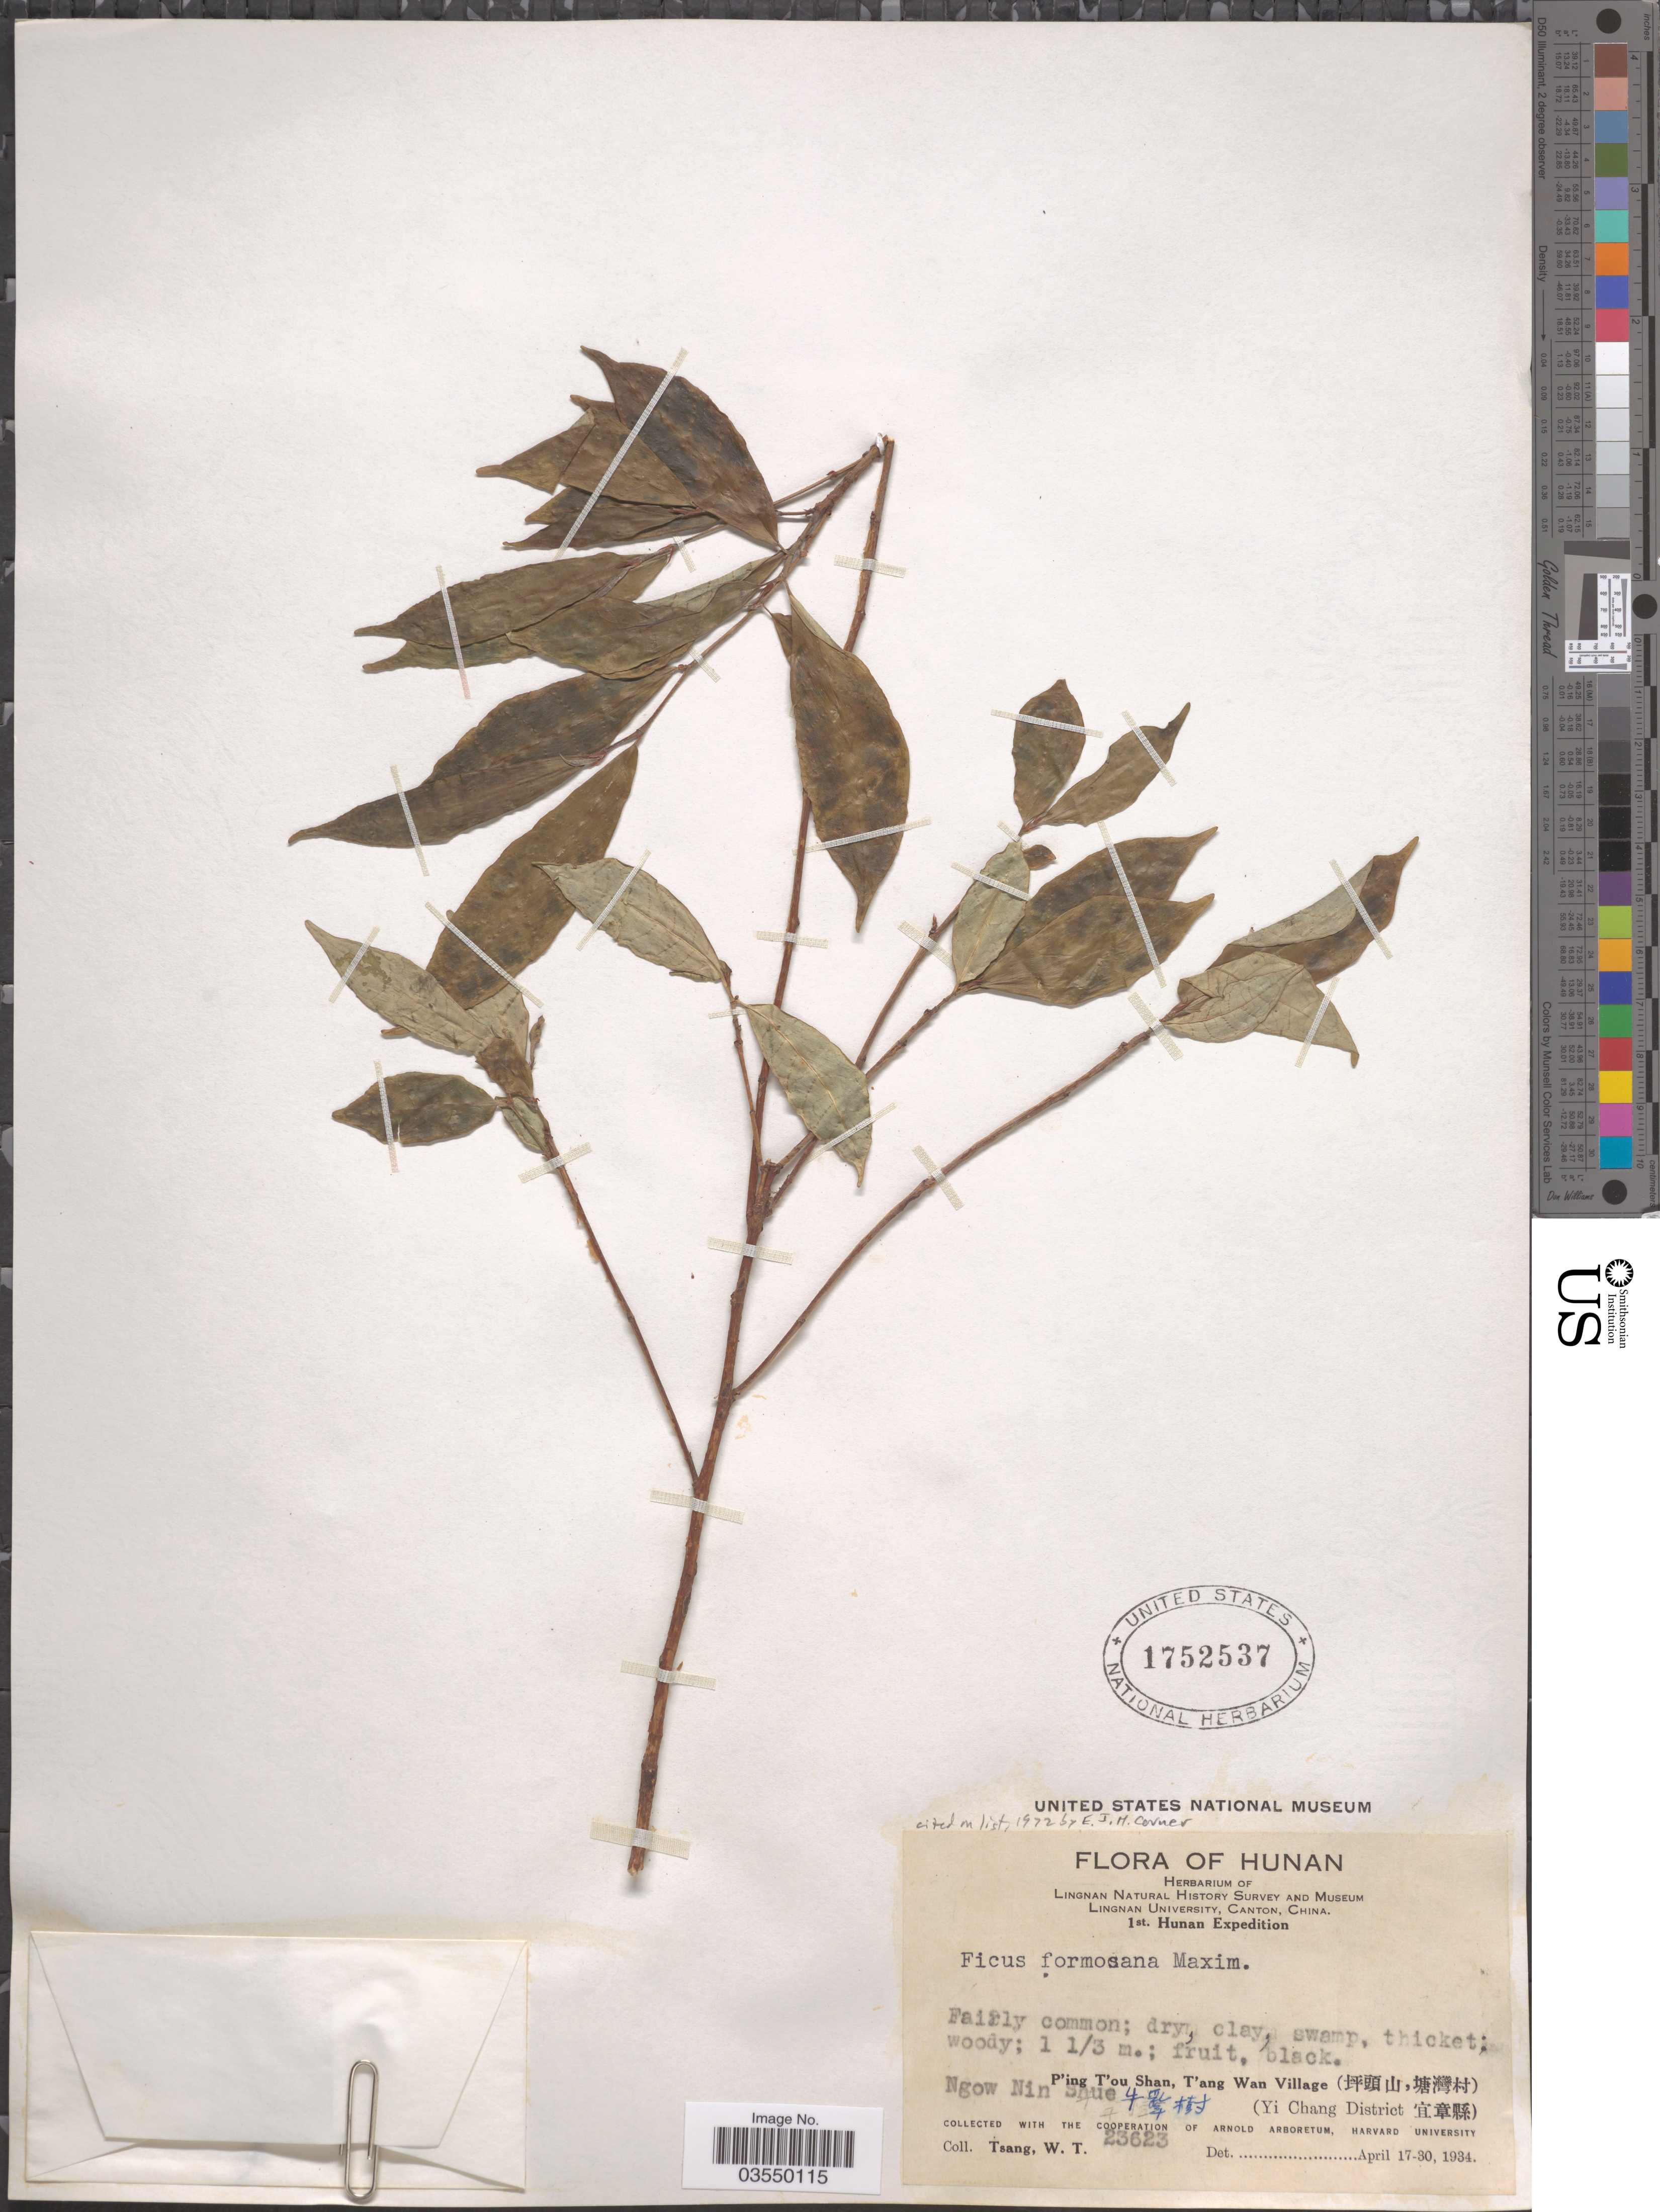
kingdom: Plantae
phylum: Tracheophyta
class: Magnoliopsida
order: Rosales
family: Moraceae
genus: Ficus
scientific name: Ficus formosana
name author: Maxim.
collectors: W. T. Tsang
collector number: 23623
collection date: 1934-04-17/1934-04-30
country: China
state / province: Hunan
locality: Ngow Nin Shue X. P'ing T'ou Shan, T'ang Wan Village (X) (Yi Chang District X).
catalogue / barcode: US 1752537